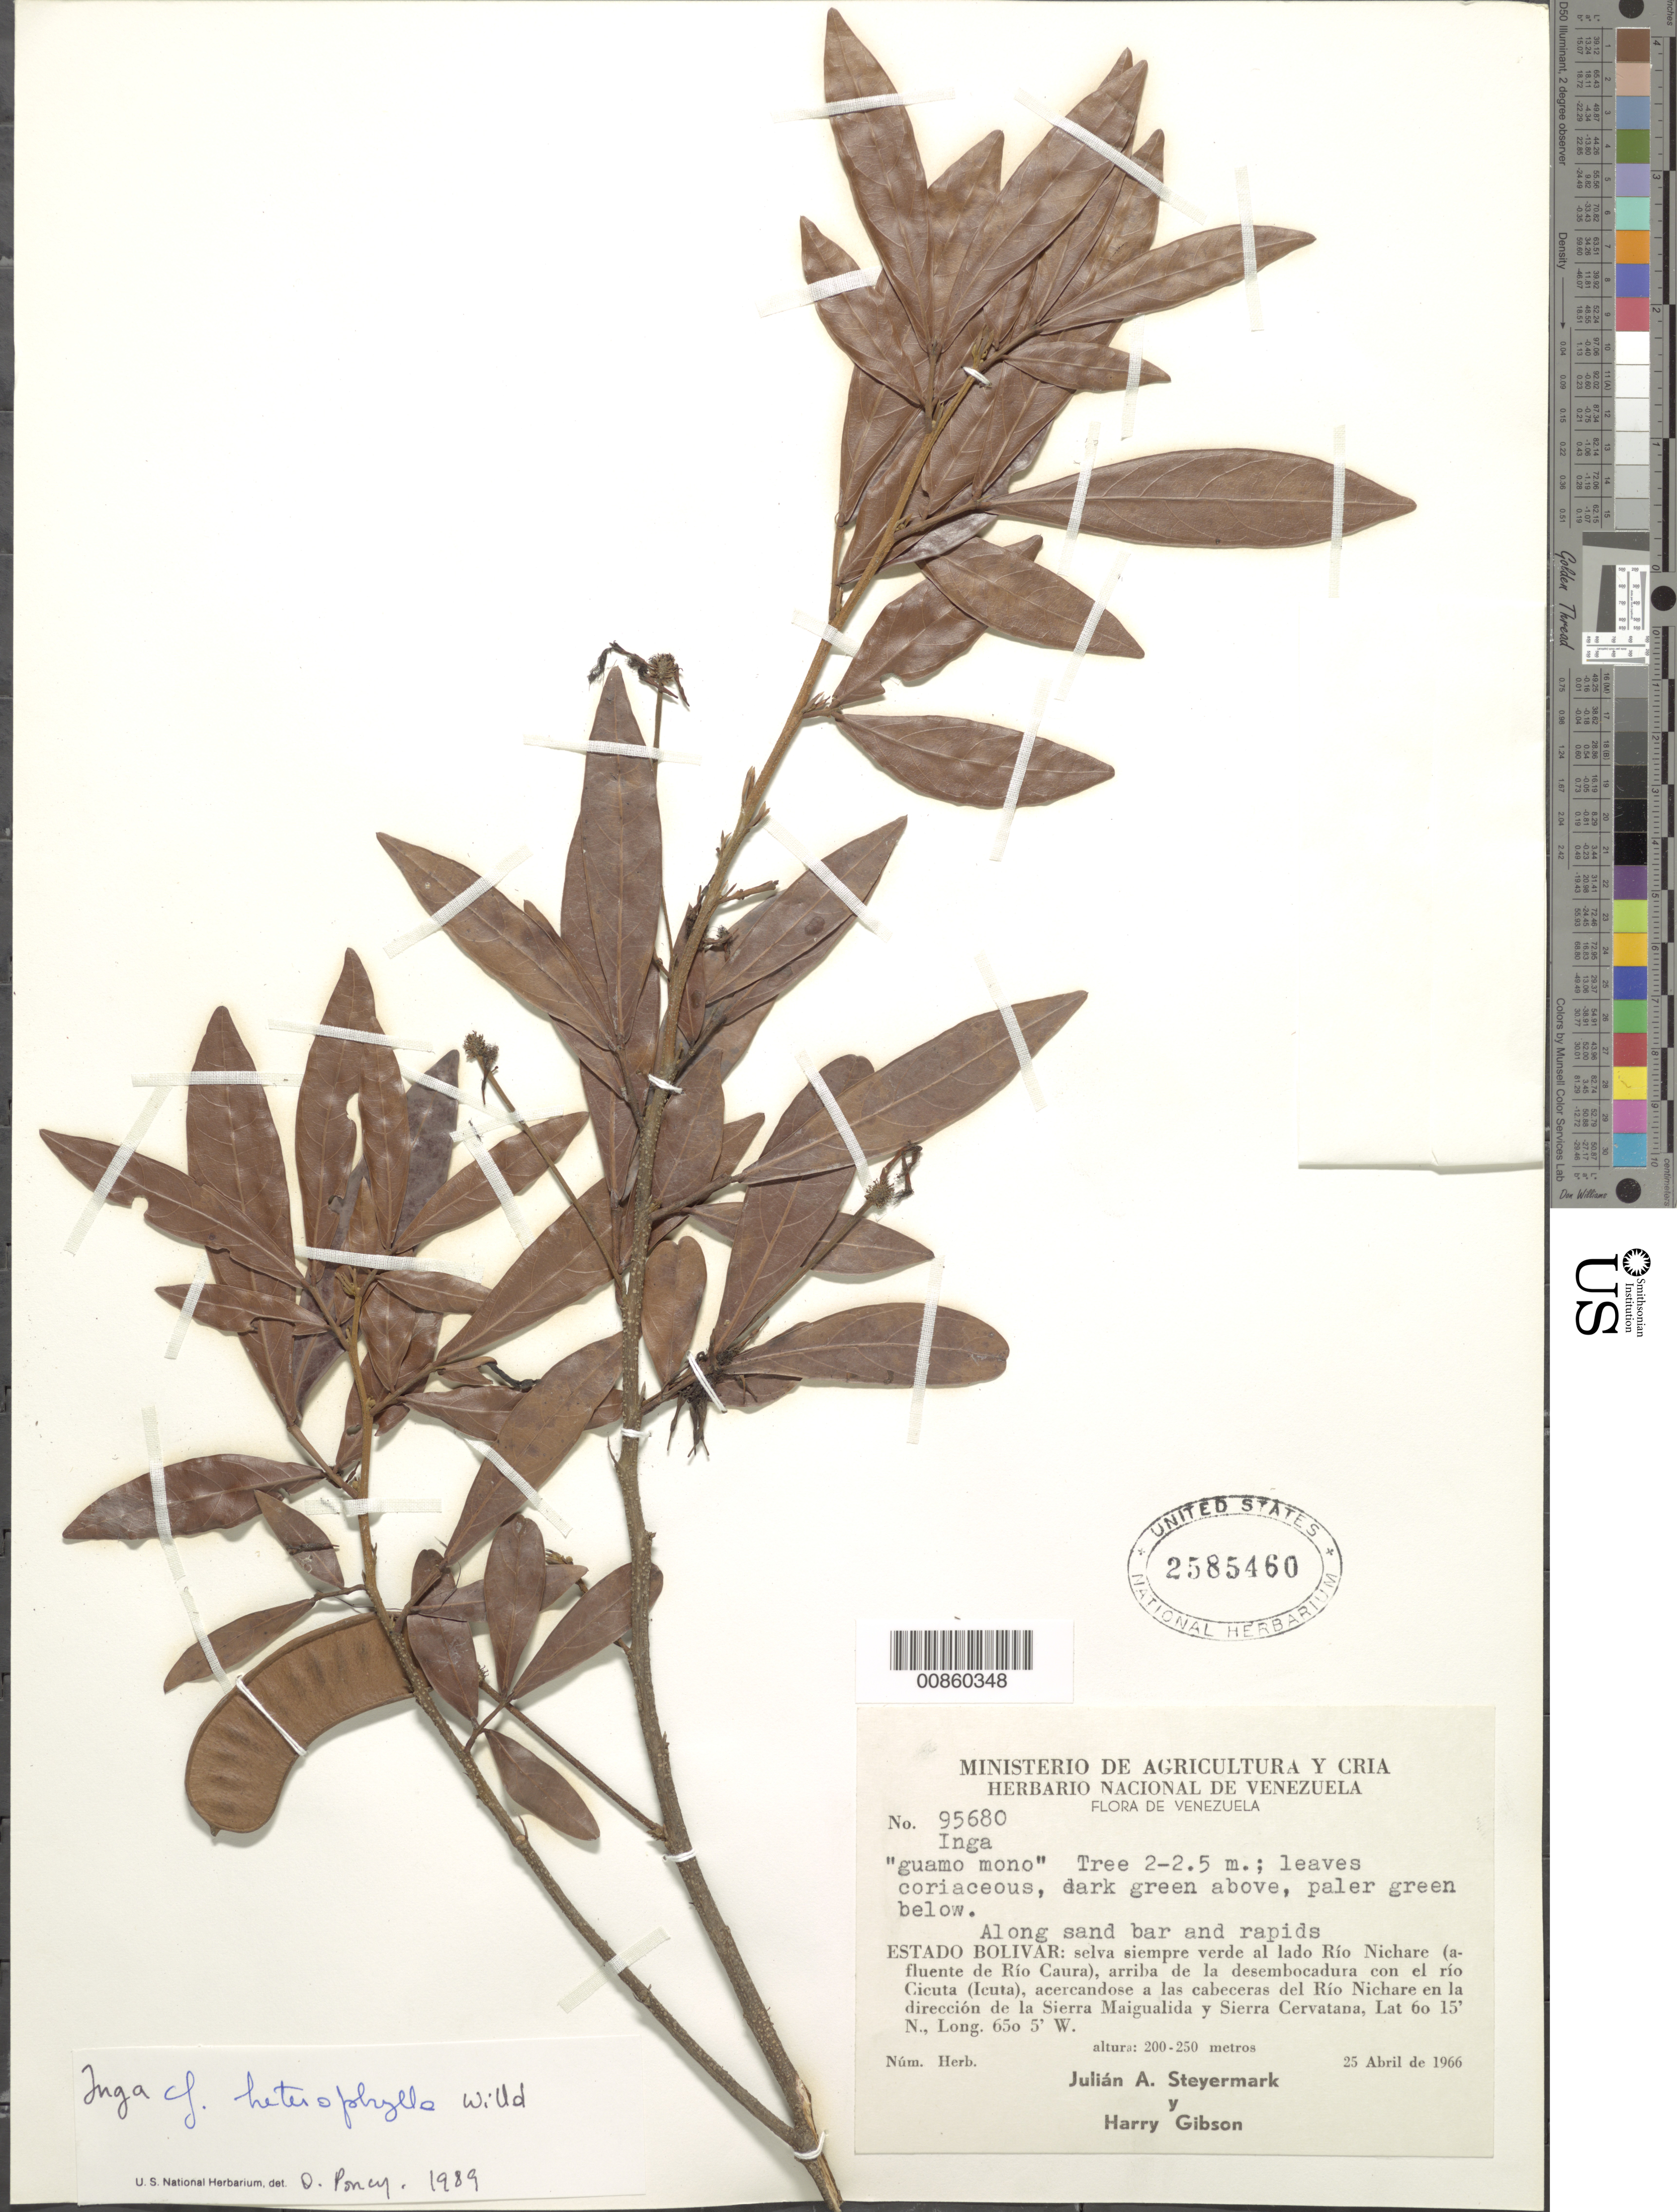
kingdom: Plantae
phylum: Tracheophyta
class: Magnoliopsida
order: Fabales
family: Fabaceae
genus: Inga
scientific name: Inga heterophylla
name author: Willd.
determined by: Poncy, O.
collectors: J. Steyermark & H. Gibson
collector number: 95680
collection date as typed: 25-Apr-66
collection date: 1966-04-25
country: Venezuela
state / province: Bolívar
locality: Río Nichare (affl. Río Caura), arriba la desembocadura con el Río Cicuta (Icuta), acercandose a las cabeceras del Río Nichare en la dirrecion de la Sierra Maigualida y Sierra Cervantana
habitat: Selva siempre verde al lado río. Along sand bar and rapids.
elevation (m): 200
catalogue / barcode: US 2585460